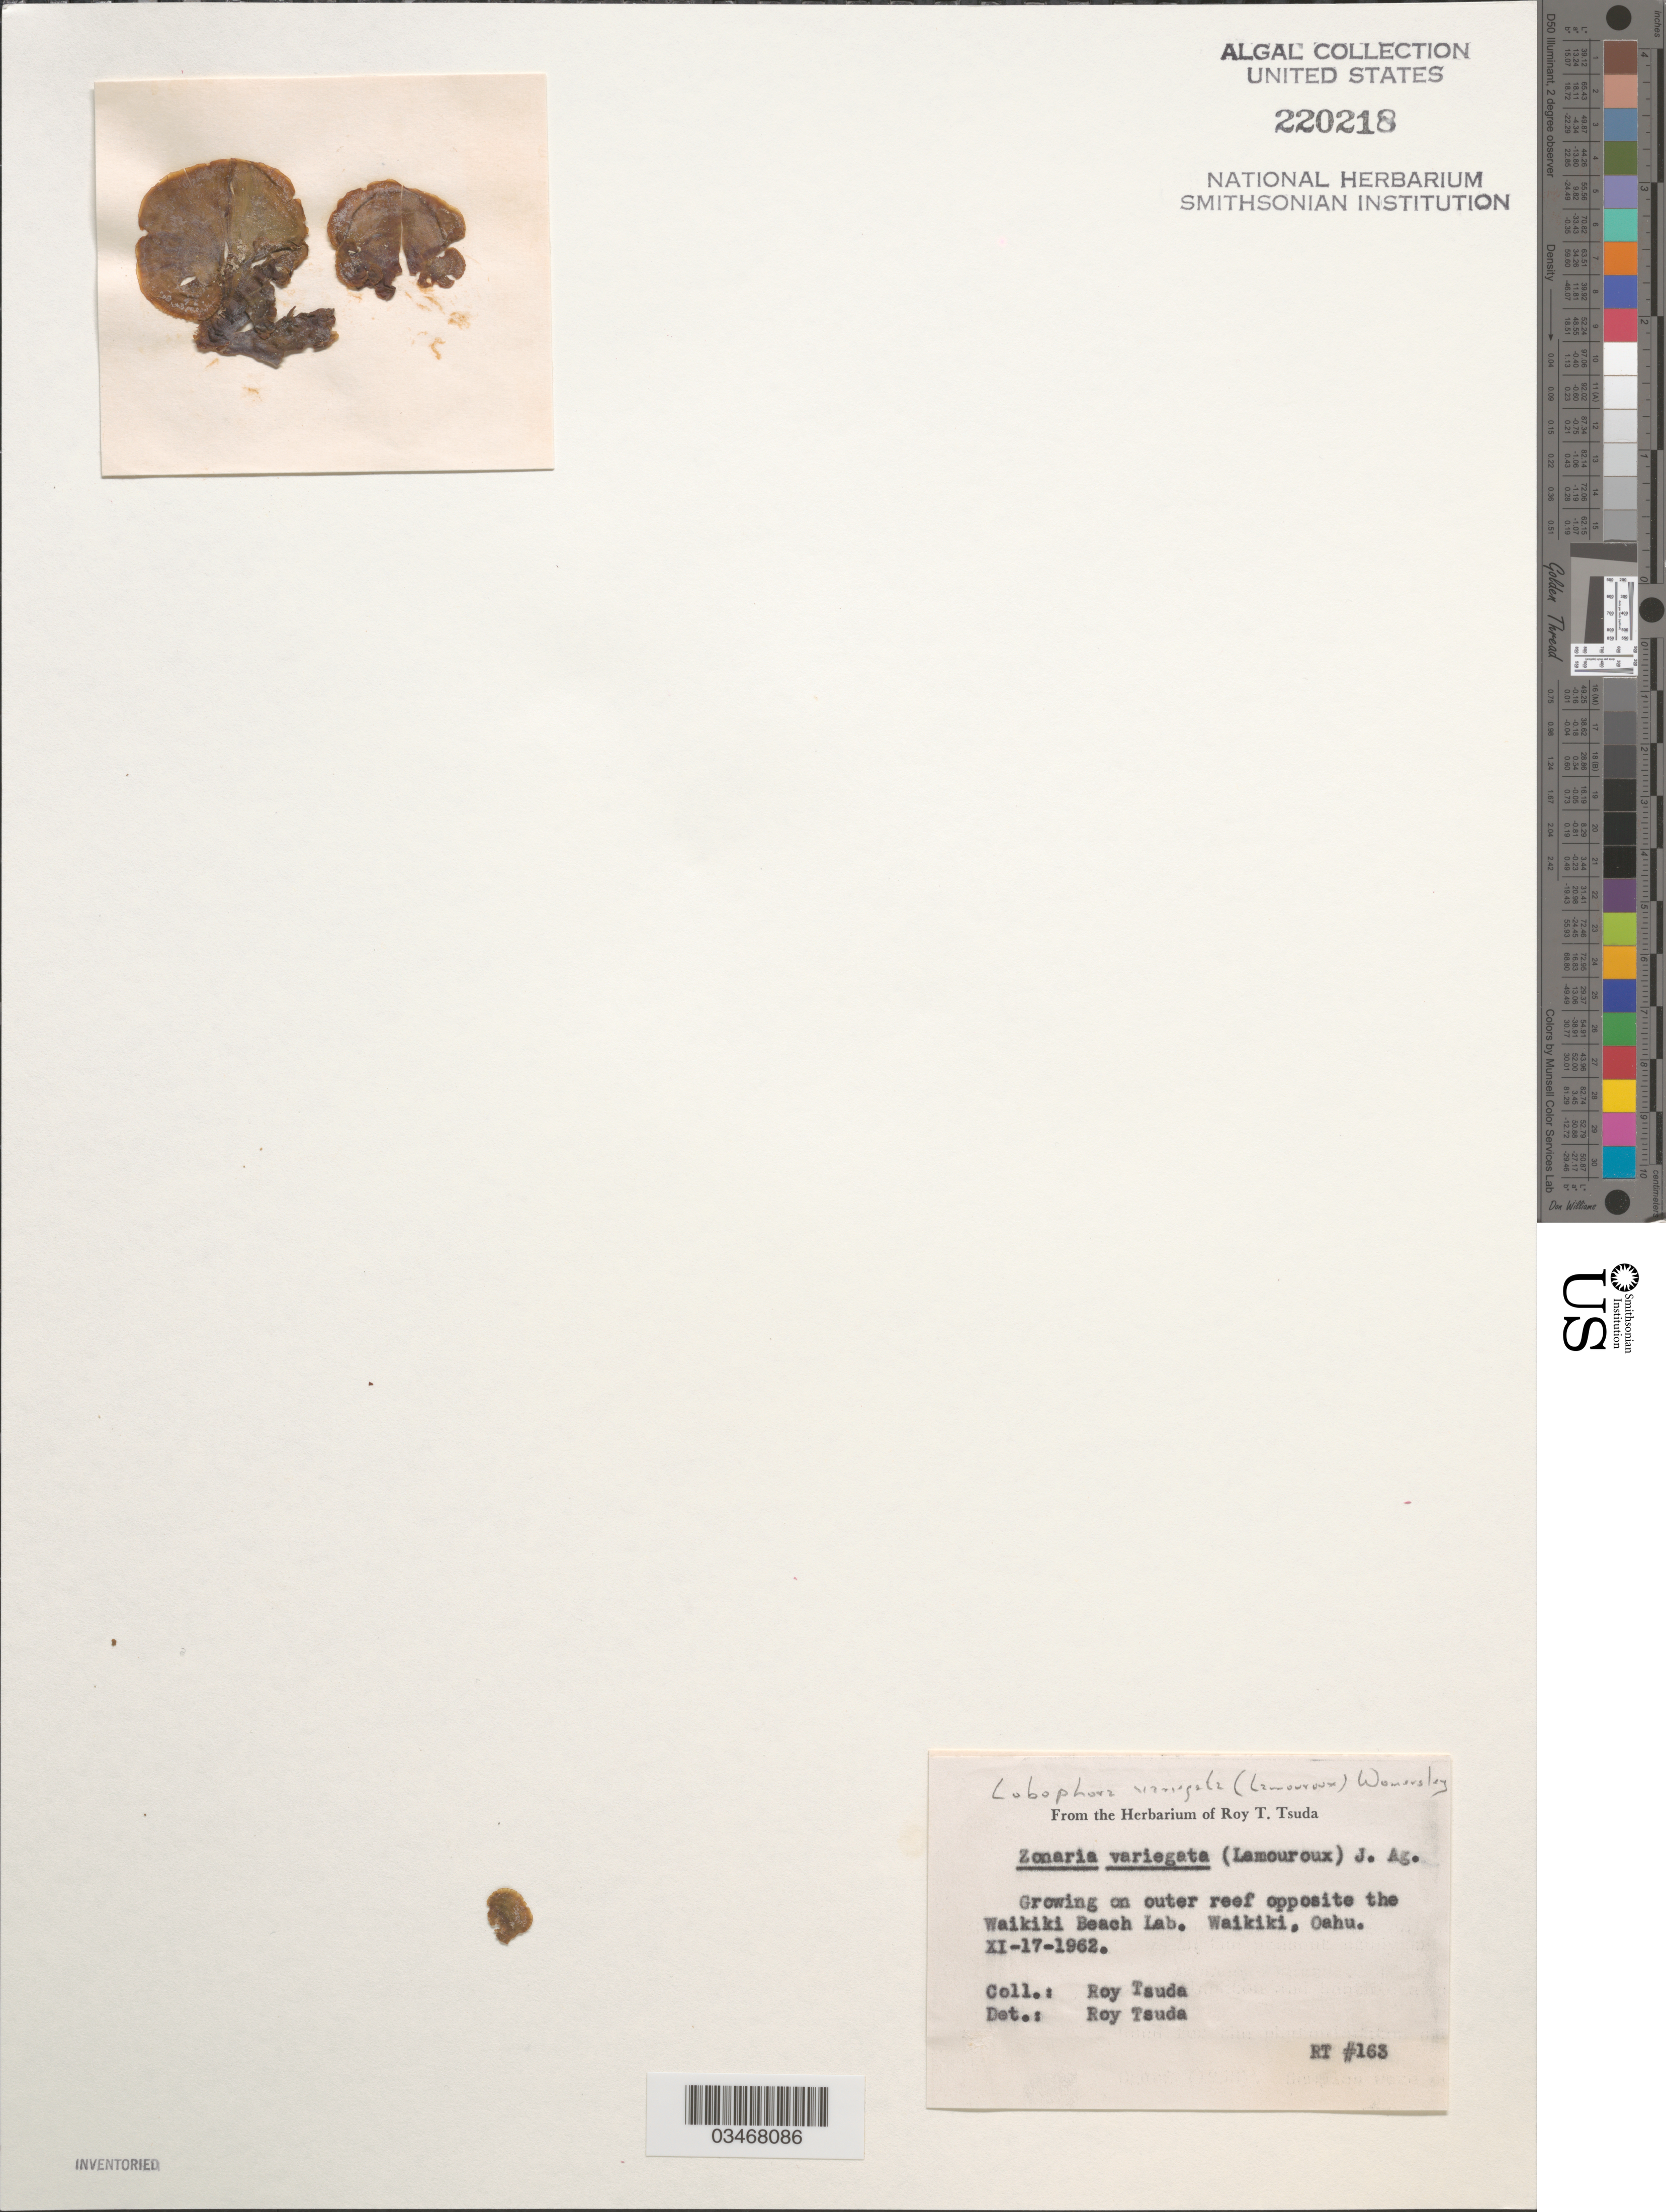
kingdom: Chromista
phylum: Ochrophyta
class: Phaeophyceae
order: Dictyotales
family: Dictyotaceae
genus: Lobophora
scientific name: Lobophora variegata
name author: (J.V.Lamouroux) Womersley & E.C. Oliveira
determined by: Tsuda, R. T.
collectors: R. Tsuda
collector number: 168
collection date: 1962-11-17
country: United States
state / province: Hawaii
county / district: Honolulu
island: Oahu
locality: Growing on outer reef opposite the Waikiki Beach Lab.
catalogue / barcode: US 220218